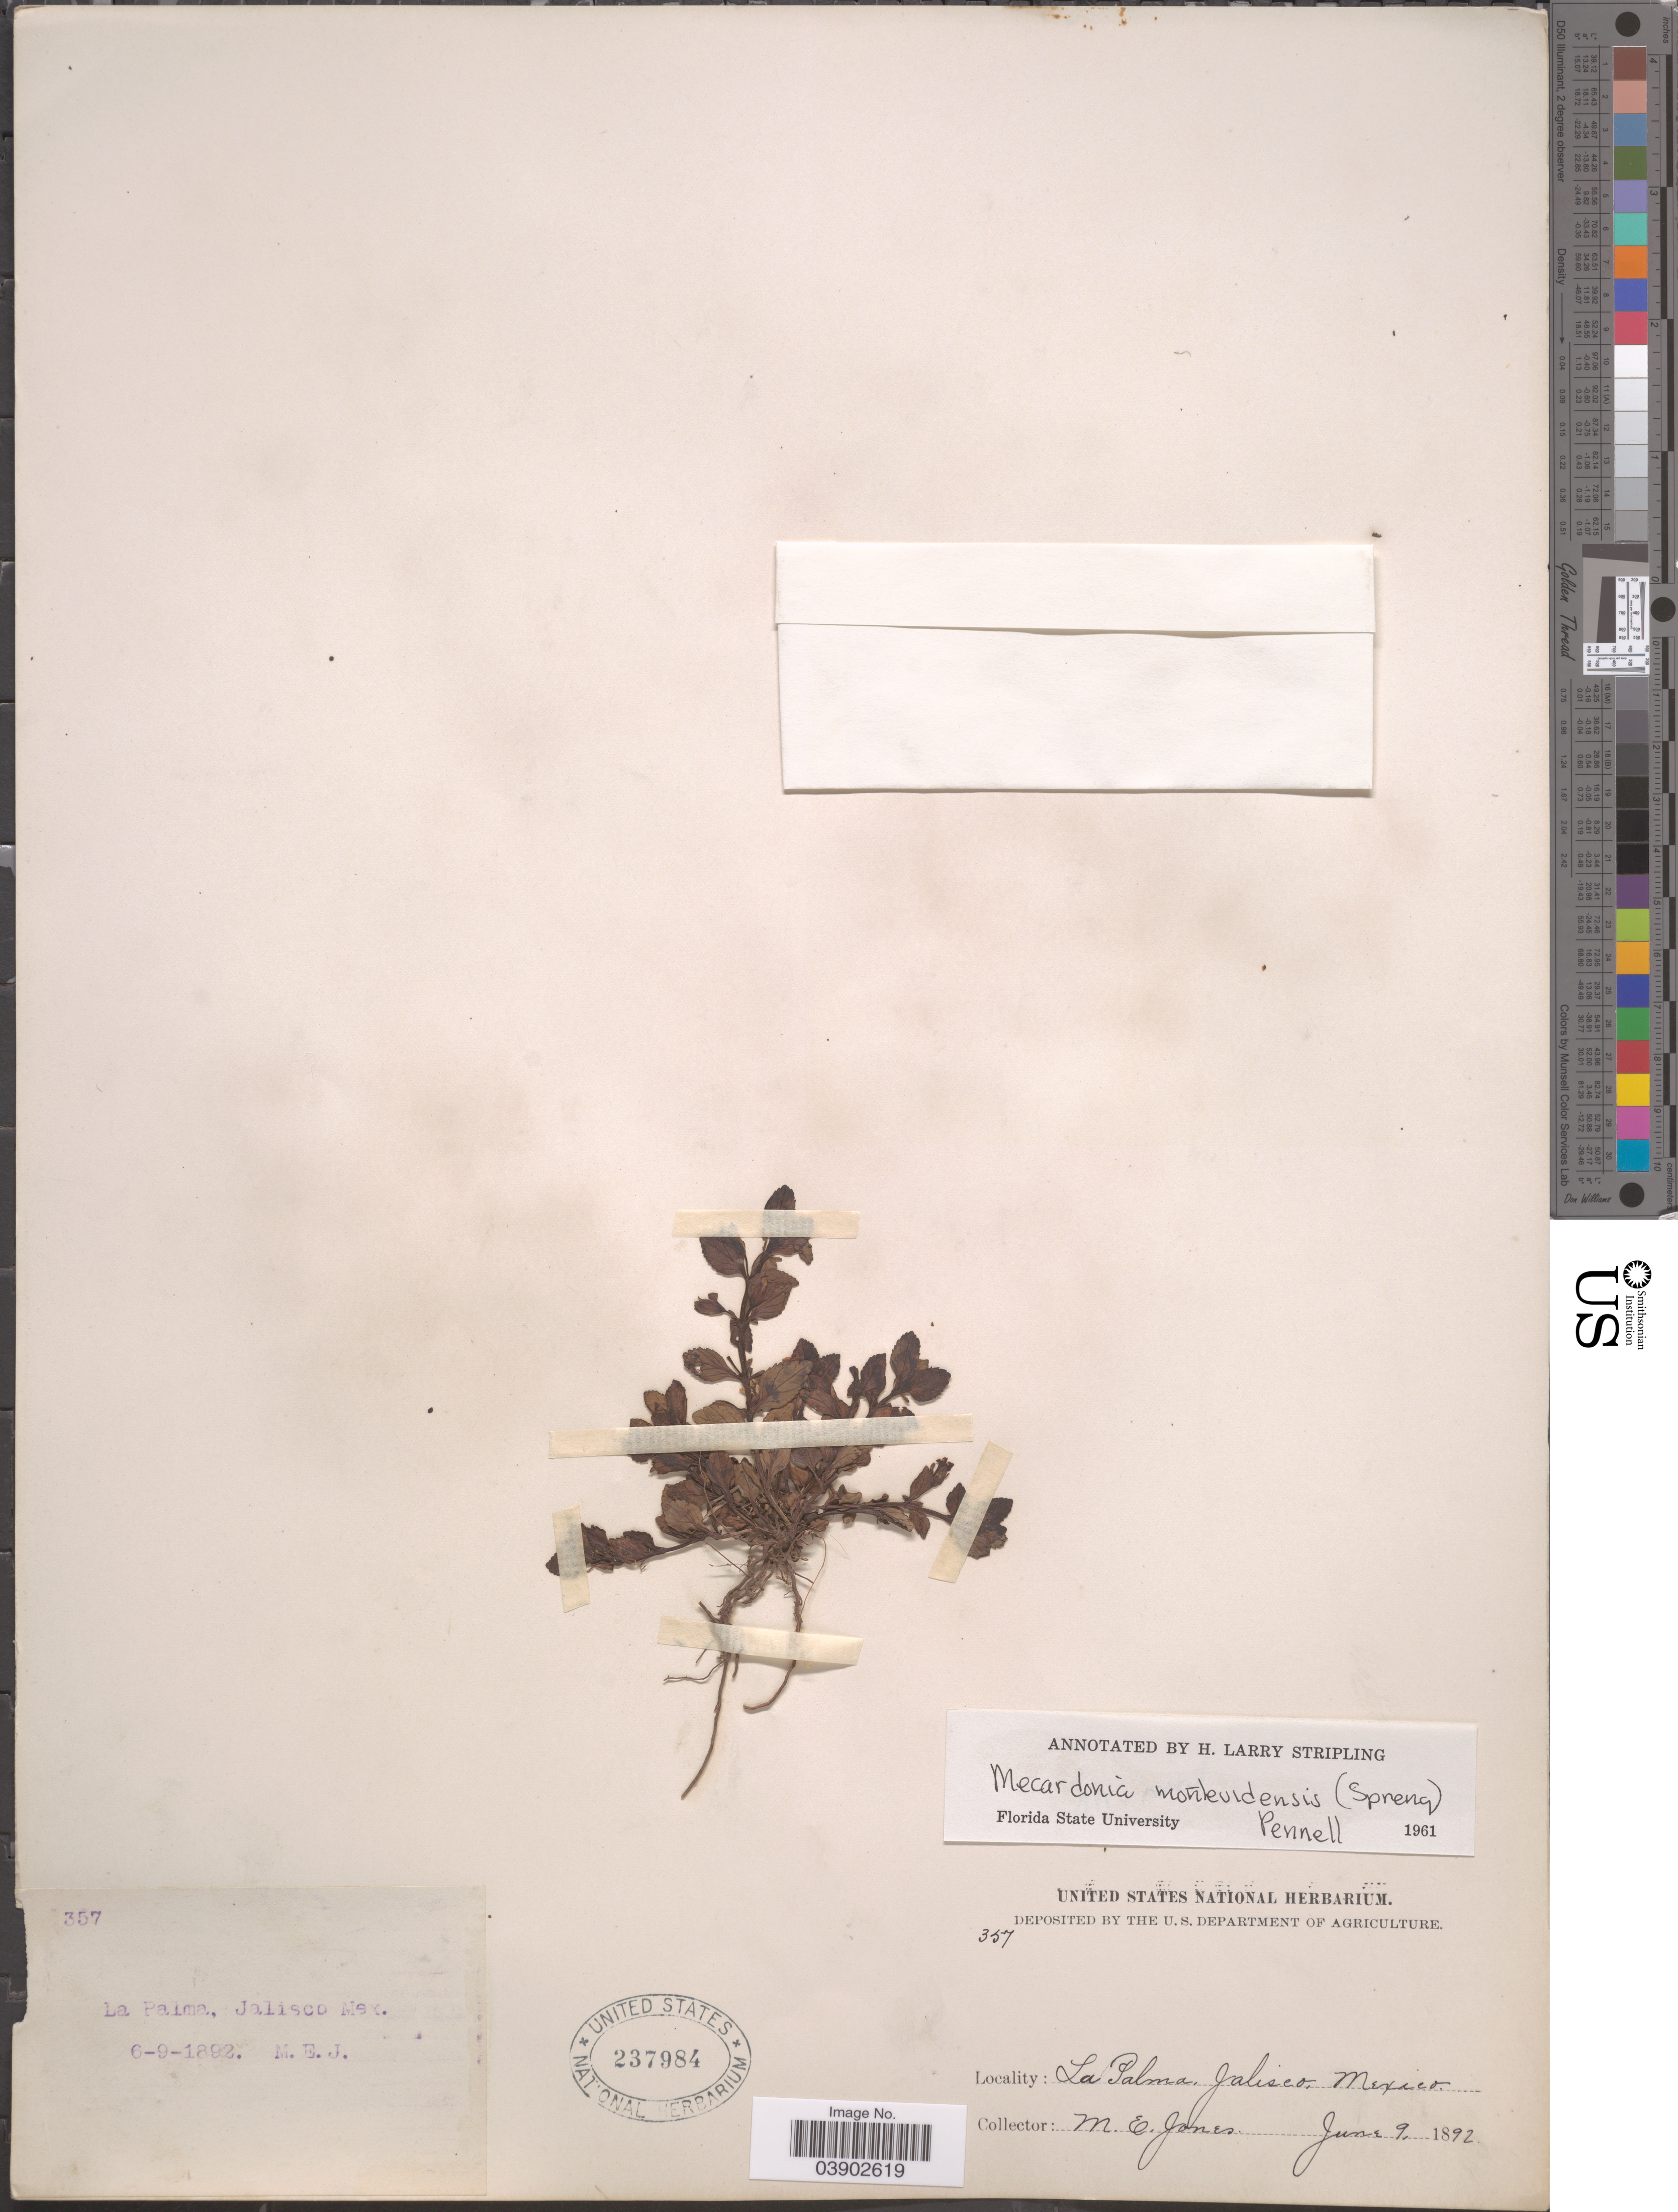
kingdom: Plantae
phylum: Tracheophyta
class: Magnoliopsida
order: Lamiales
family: Plantaginaceae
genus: Mecardonia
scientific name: Mecardonia procumbens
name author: (Mill.) Small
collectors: M. E. Jones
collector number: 357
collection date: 1892-06-09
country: Mexico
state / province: Jalisco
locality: La Palma.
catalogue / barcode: US 237984